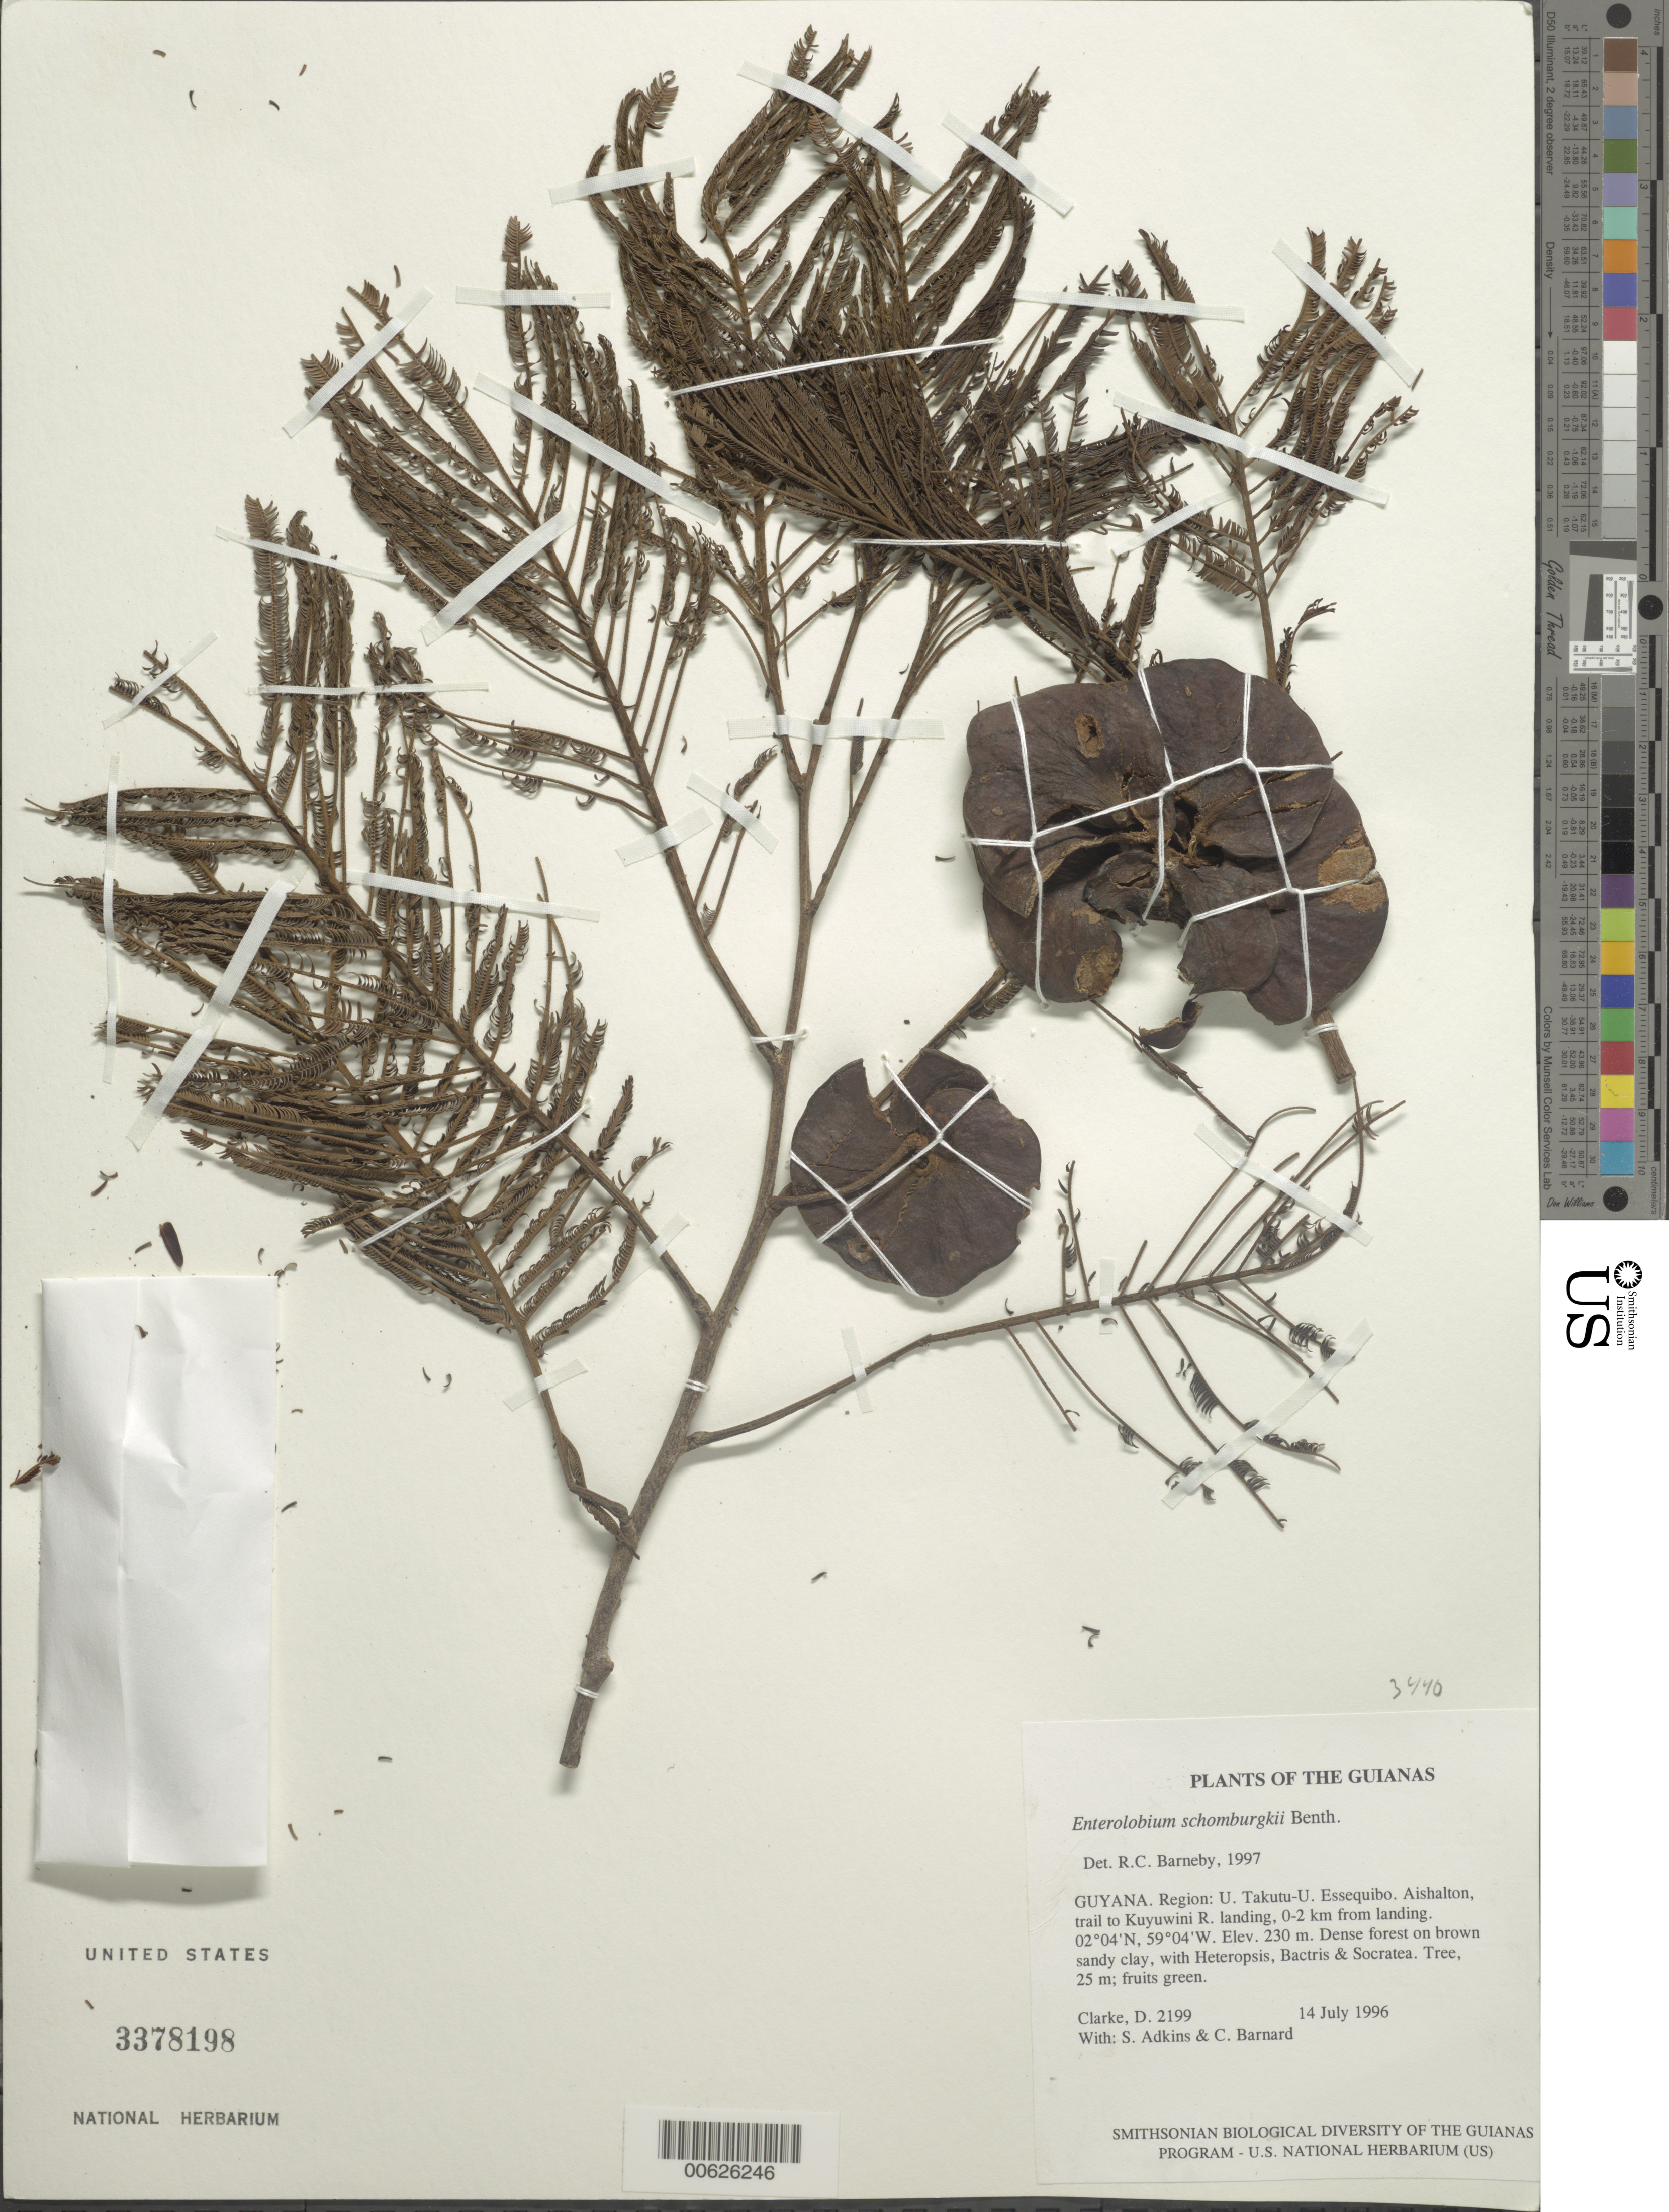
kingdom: Plantae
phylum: Tracheophyta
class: Magnoliopsida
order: Fabales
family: Fabaceae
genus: Robrichia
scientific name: Robrichia schomburgkii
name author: (Benth.) A.R.M. Luz & E.R. Souza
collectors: H. D. Clarke, S. Adkins & C. Bernard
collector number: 2199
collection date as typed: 14 July 1996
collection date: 1996-07-14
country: Guyana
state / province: U. Takutu-U. Essequibo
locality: Aishalton, trail to Kuyuwini R. landing, 0-2 km from landing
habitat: Dense forest on brown sandy clay, with Heteropsis, Bactris & Socratea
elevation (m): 230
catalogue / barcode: US 3378198